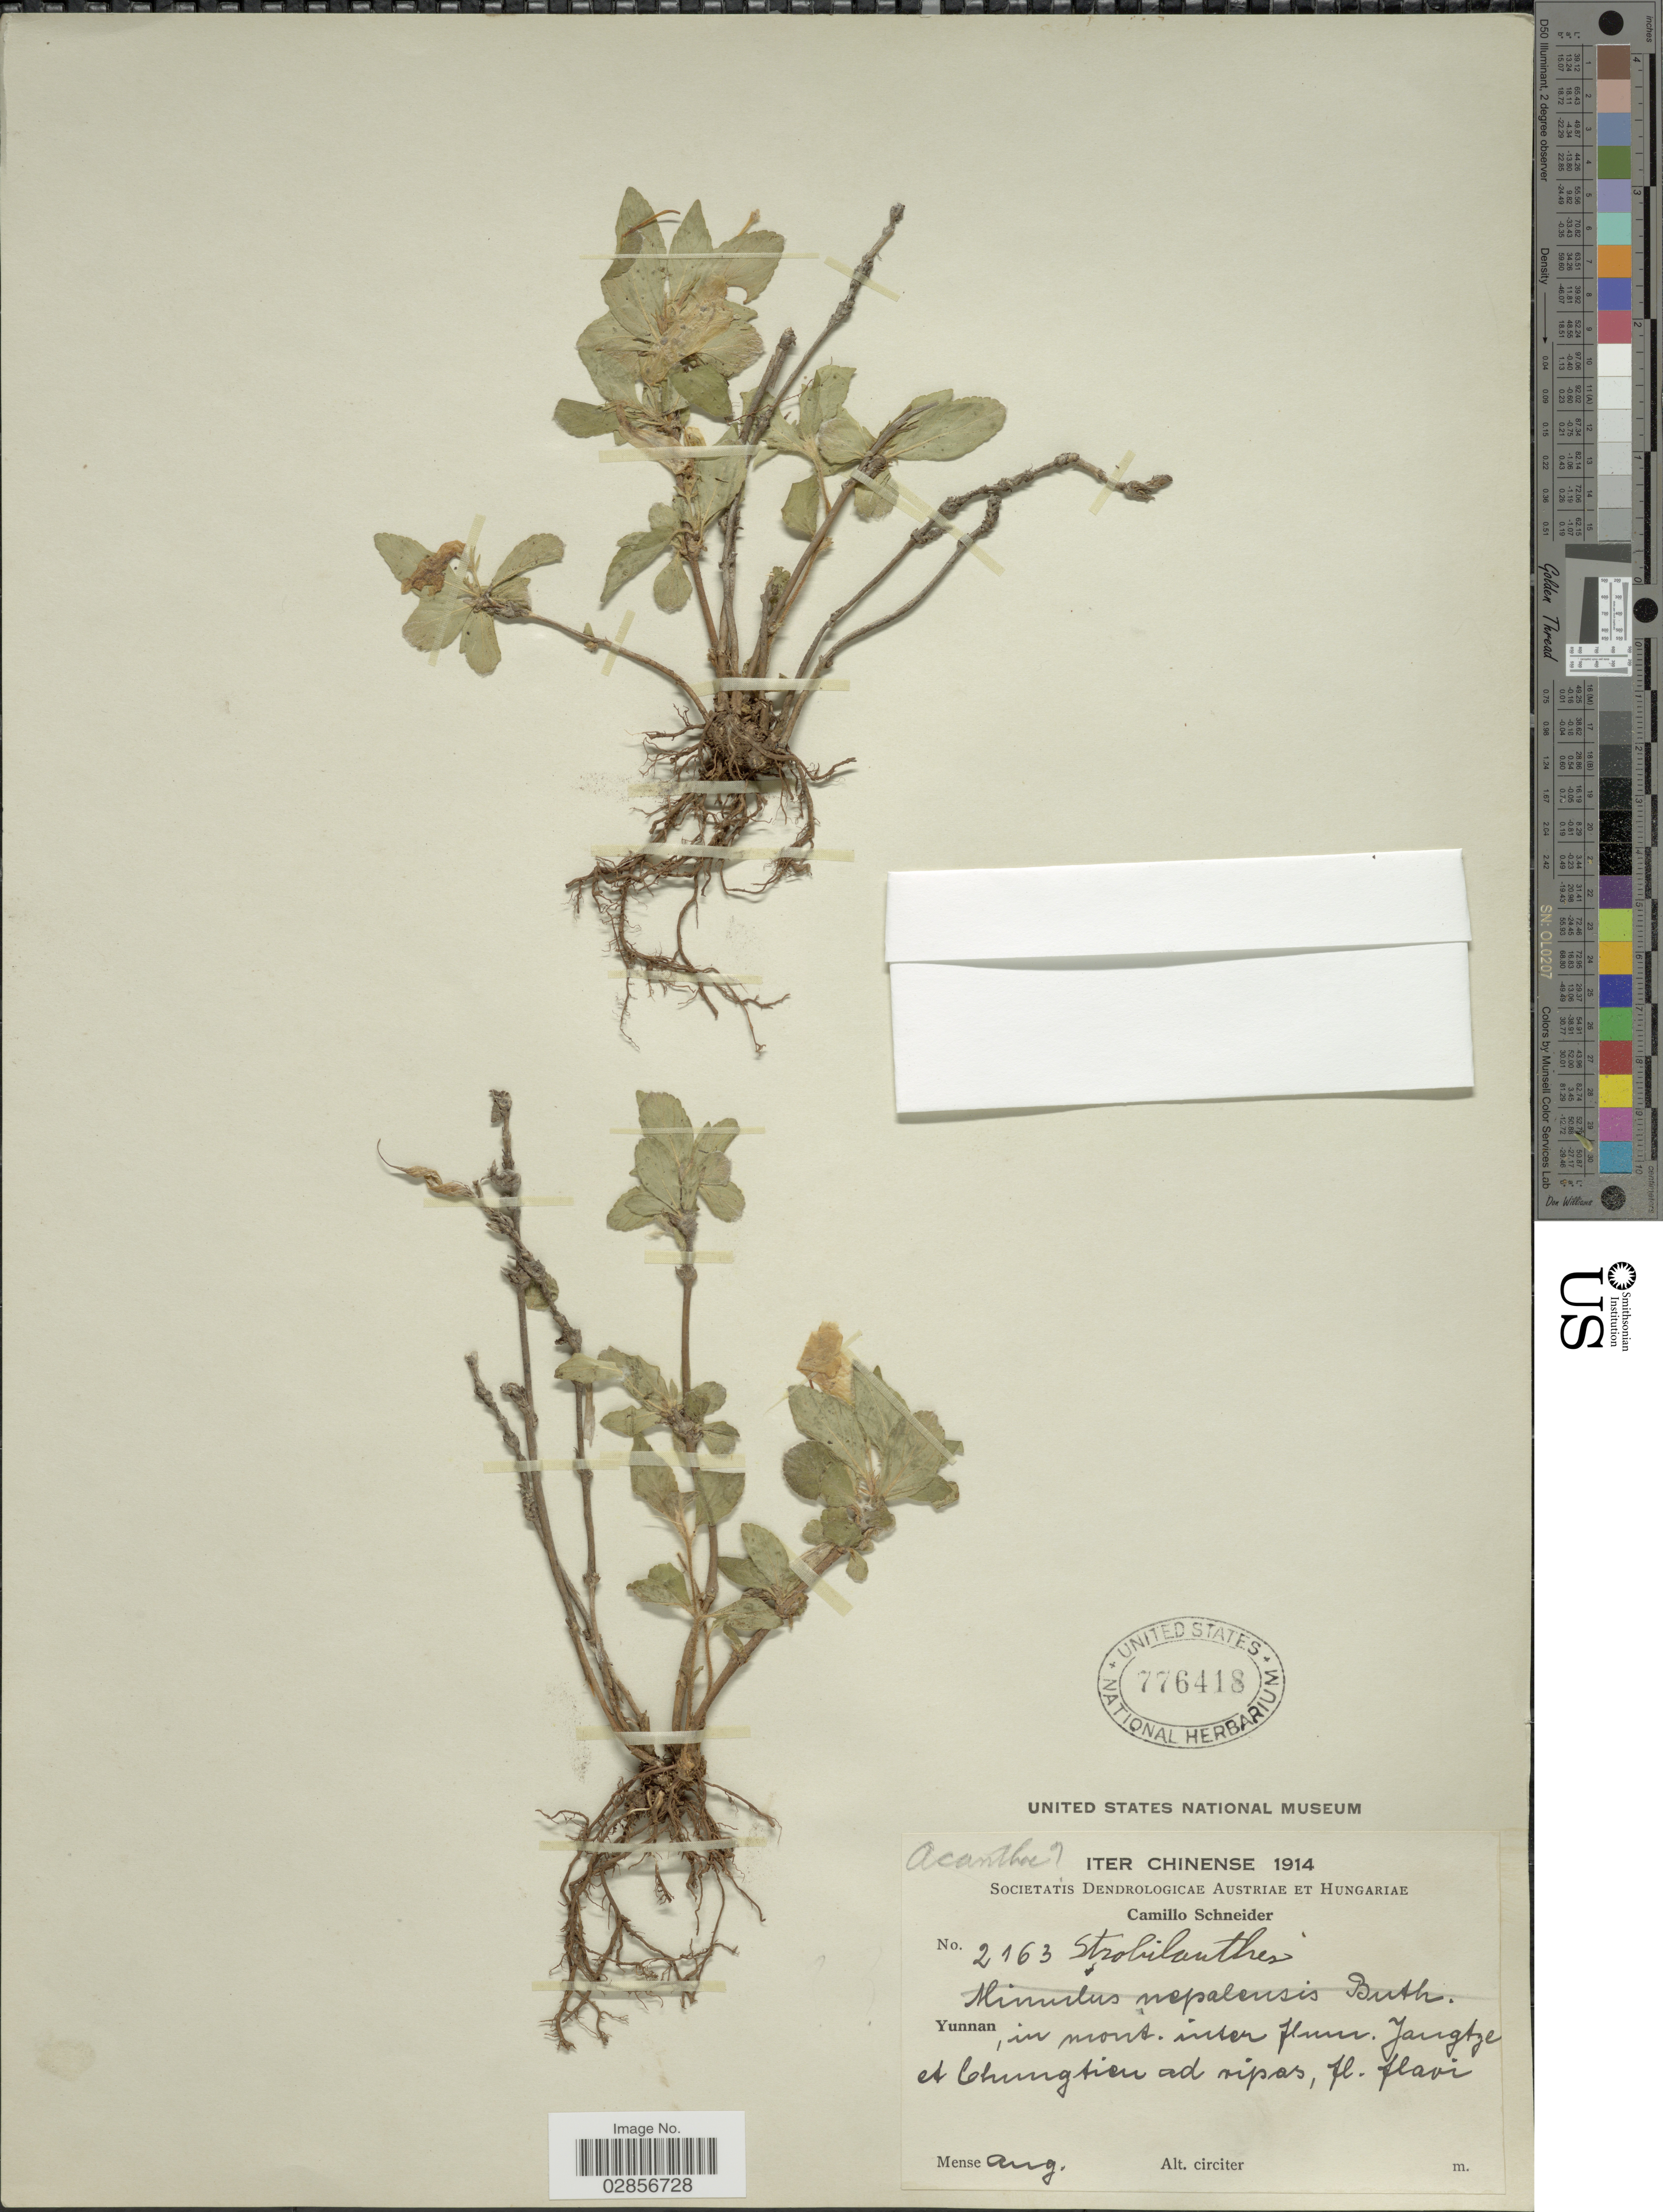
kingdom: Plantae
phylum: Tracheophyta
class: Magnoliopsida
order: Lamiales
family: Acanthaceae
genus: Strobilanthes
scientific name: Strobilanthes sp.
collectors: C. K. Schneider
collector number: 2163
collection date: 1914-08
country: China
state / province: Yunnan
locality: In mont. inter flum. Yangtze et Chungsien ad ripas.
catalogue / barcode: US 776418